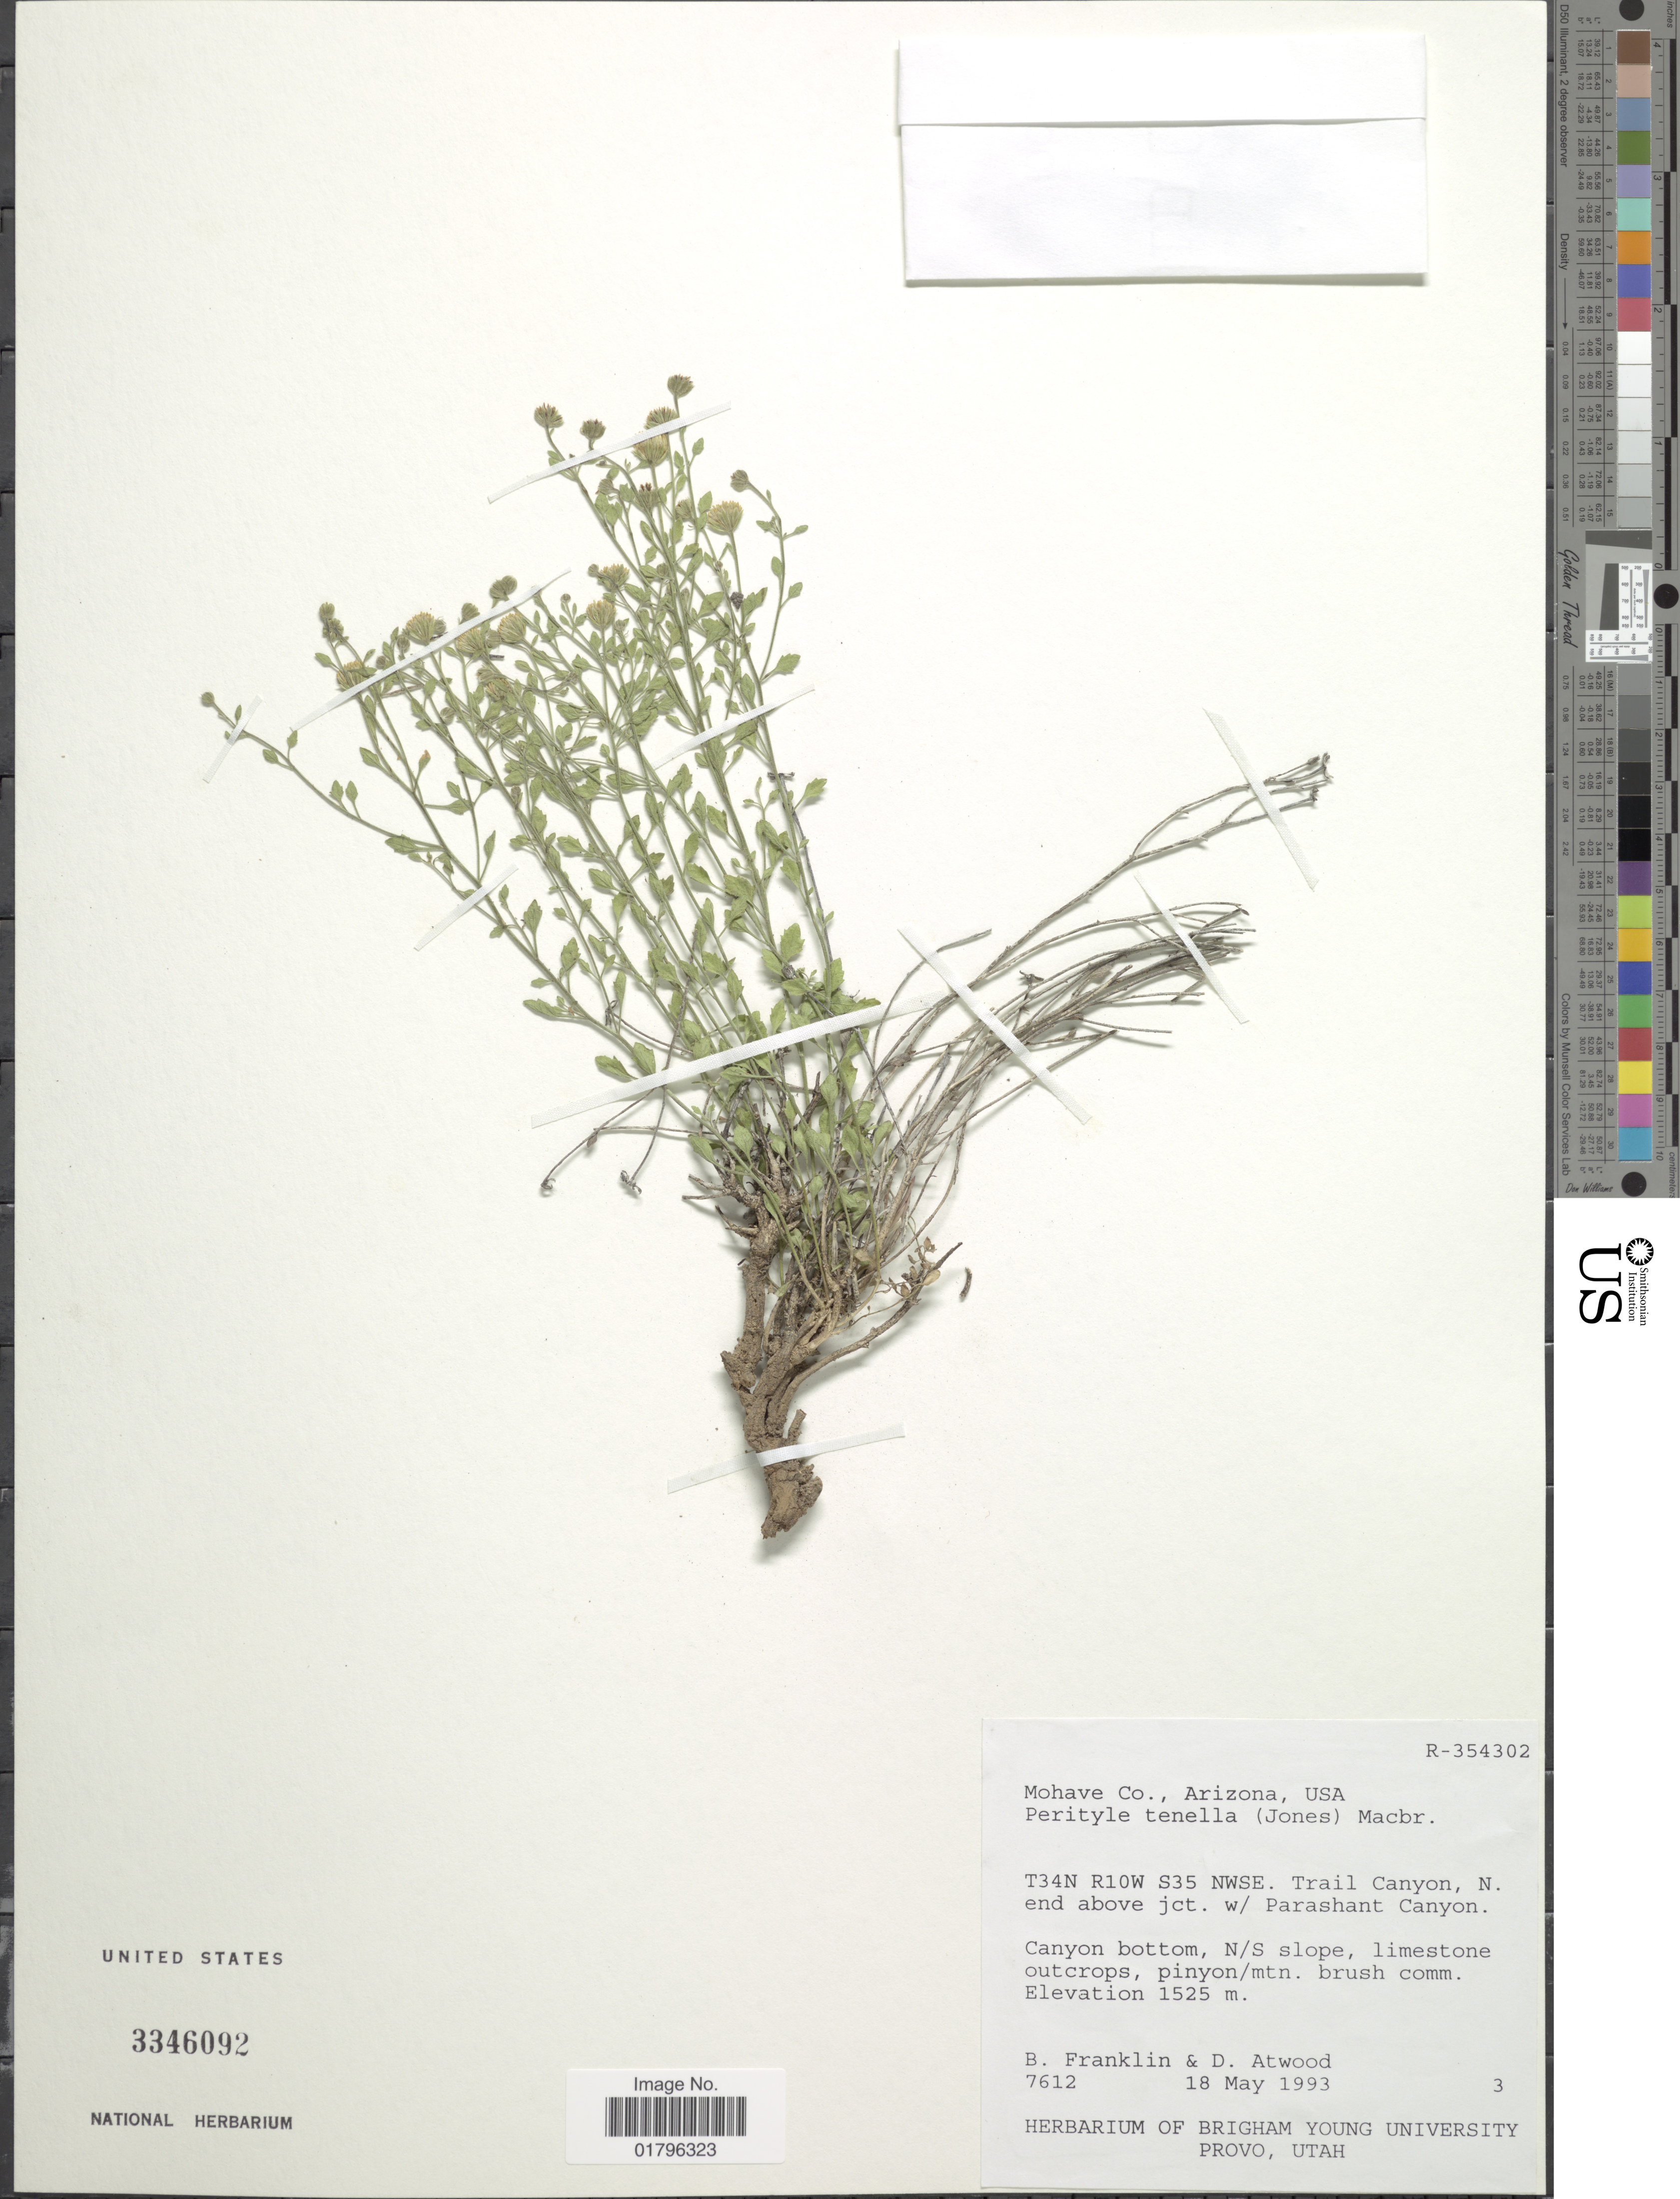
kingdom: Plantae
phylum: Tracheophyta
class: Magnoliopsida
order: Asterales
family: Asteraceae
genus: Perityle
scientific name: Perityle tenella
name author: J.F. Macbr.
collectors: B. Franklin & D. Atwood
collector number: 7612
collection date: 1993-05-18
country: United States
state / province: Arizona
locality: Mohave Co., U. S. A., T34N R10W S35 NWSE, Trail Canyon, N end above jct. w/ Parashant Canyon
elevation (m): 1525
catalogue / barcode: US 3346092